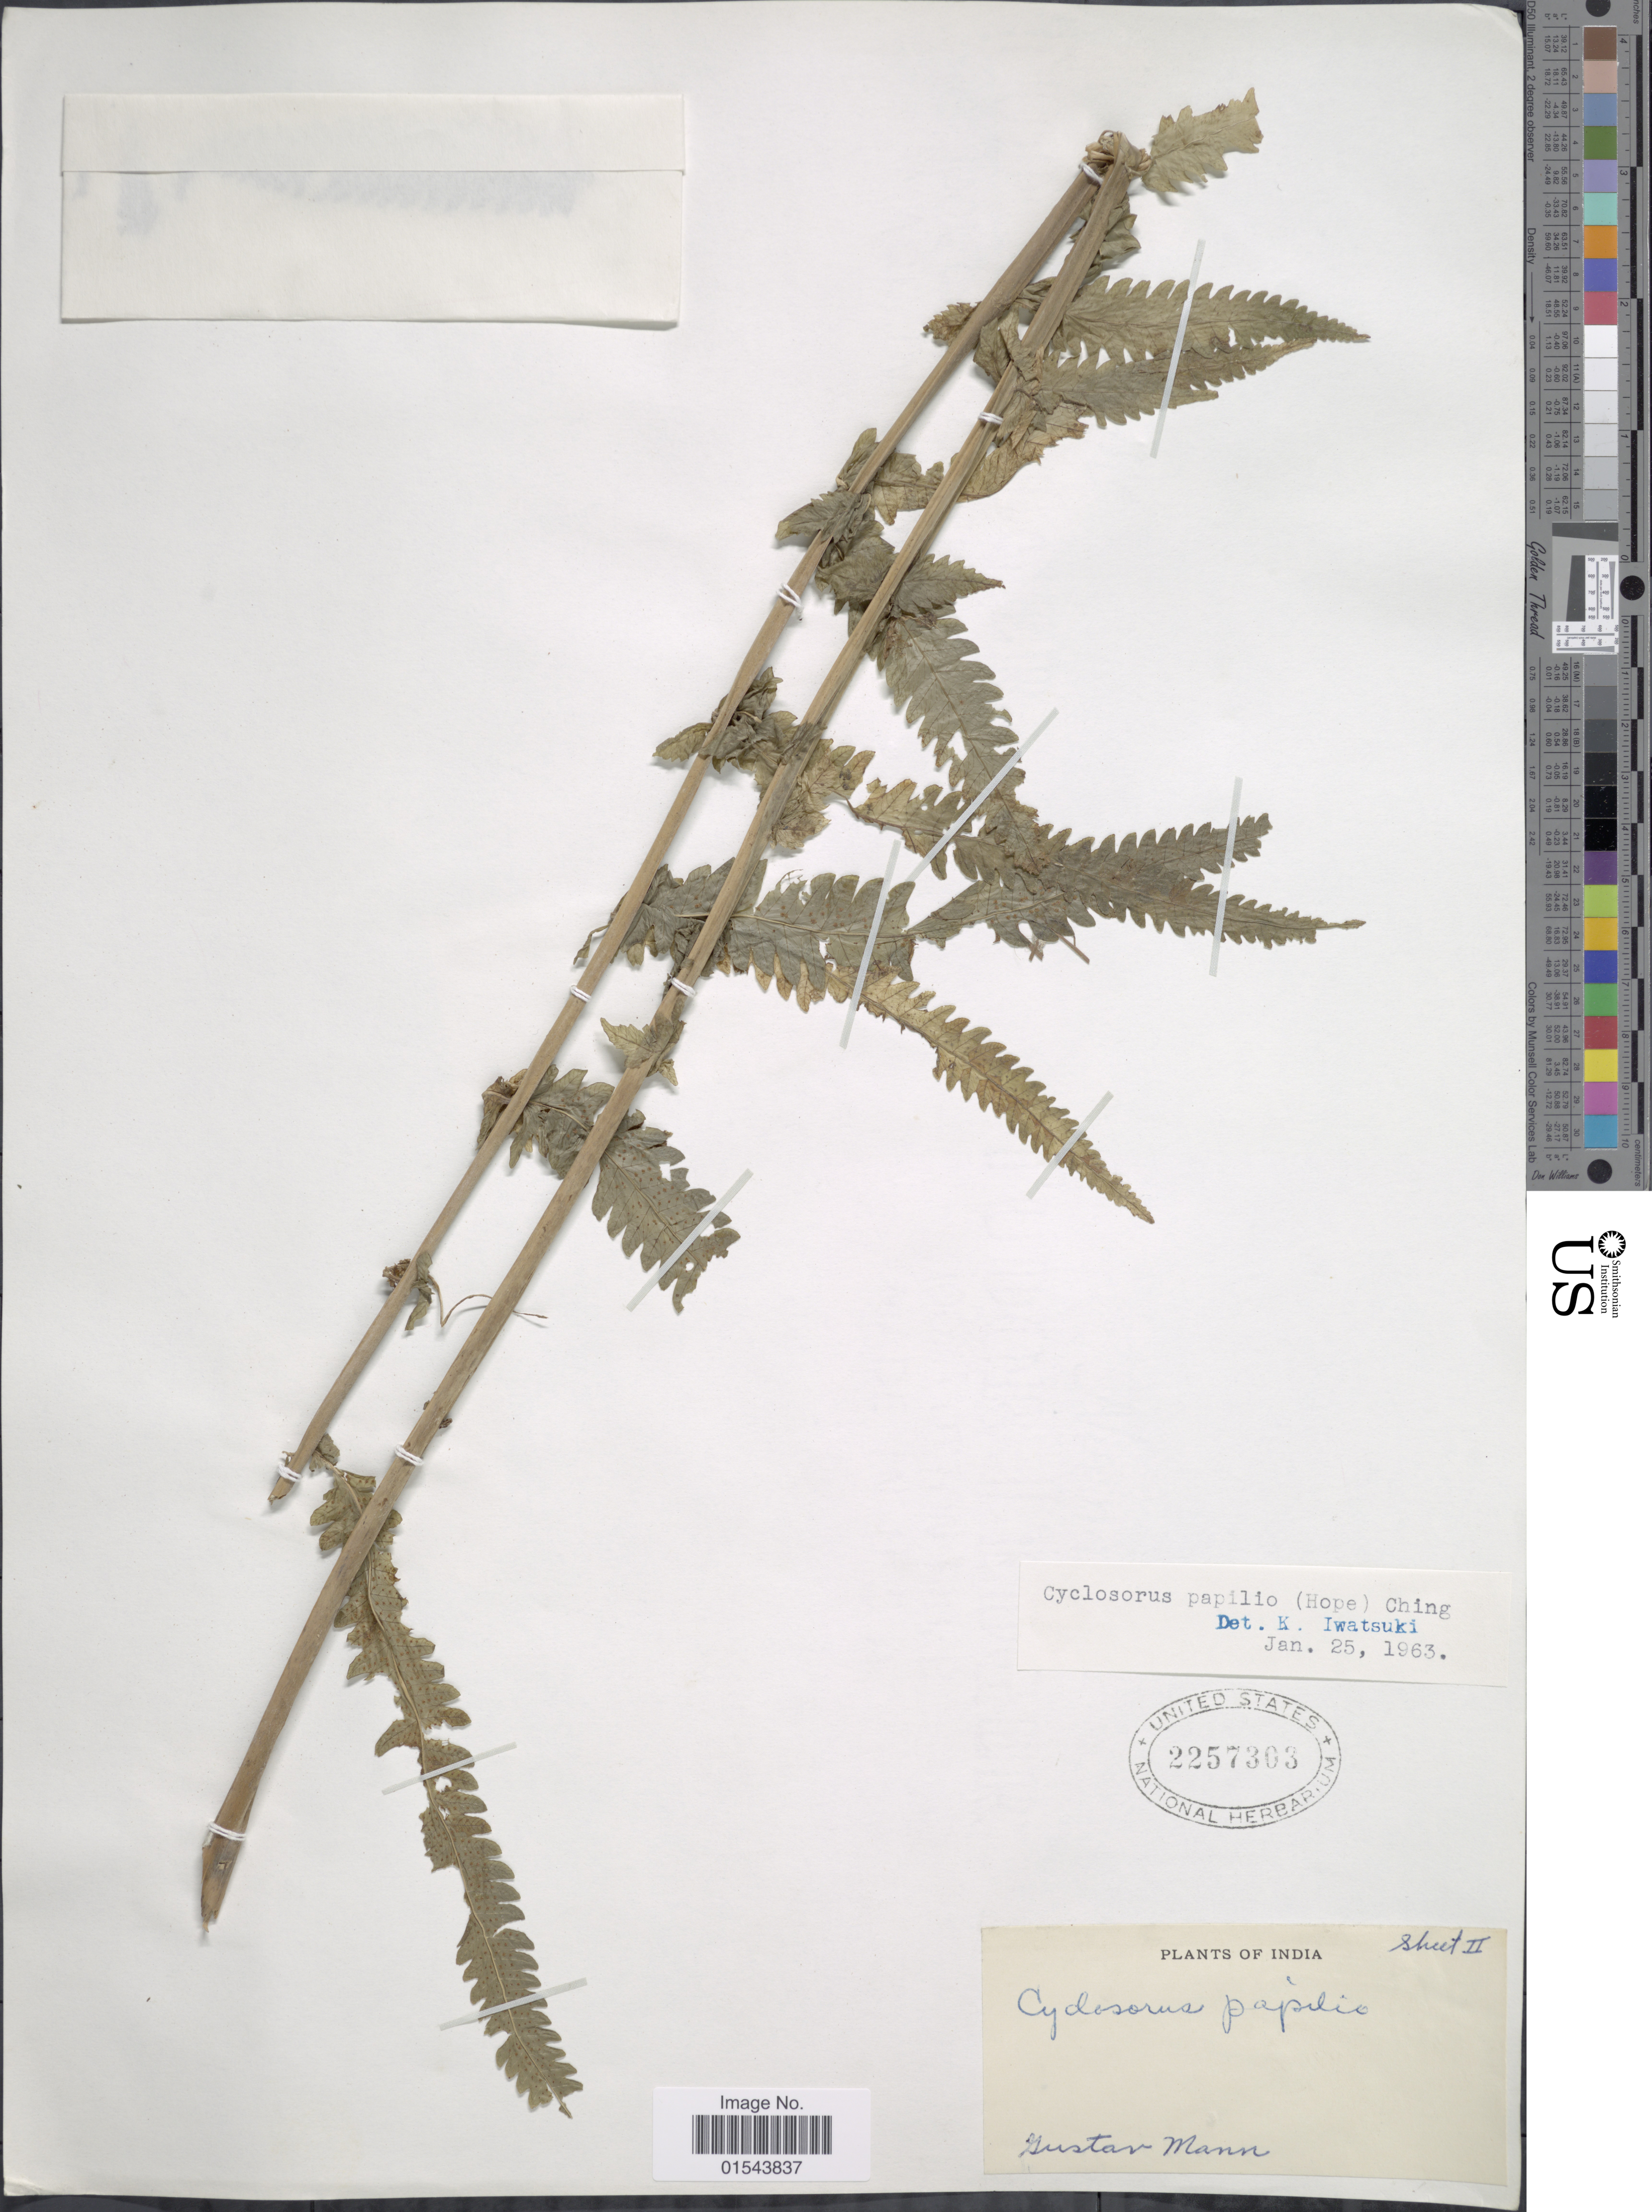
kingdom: Plantae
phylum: Tracheophyta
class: Polypodiopsida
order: Polypodiales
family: Thelypteridaceae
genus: Christella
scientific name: Christella papilio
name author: (C. Hope) Ching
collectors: G. Mann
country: India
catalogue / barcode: US 2257303